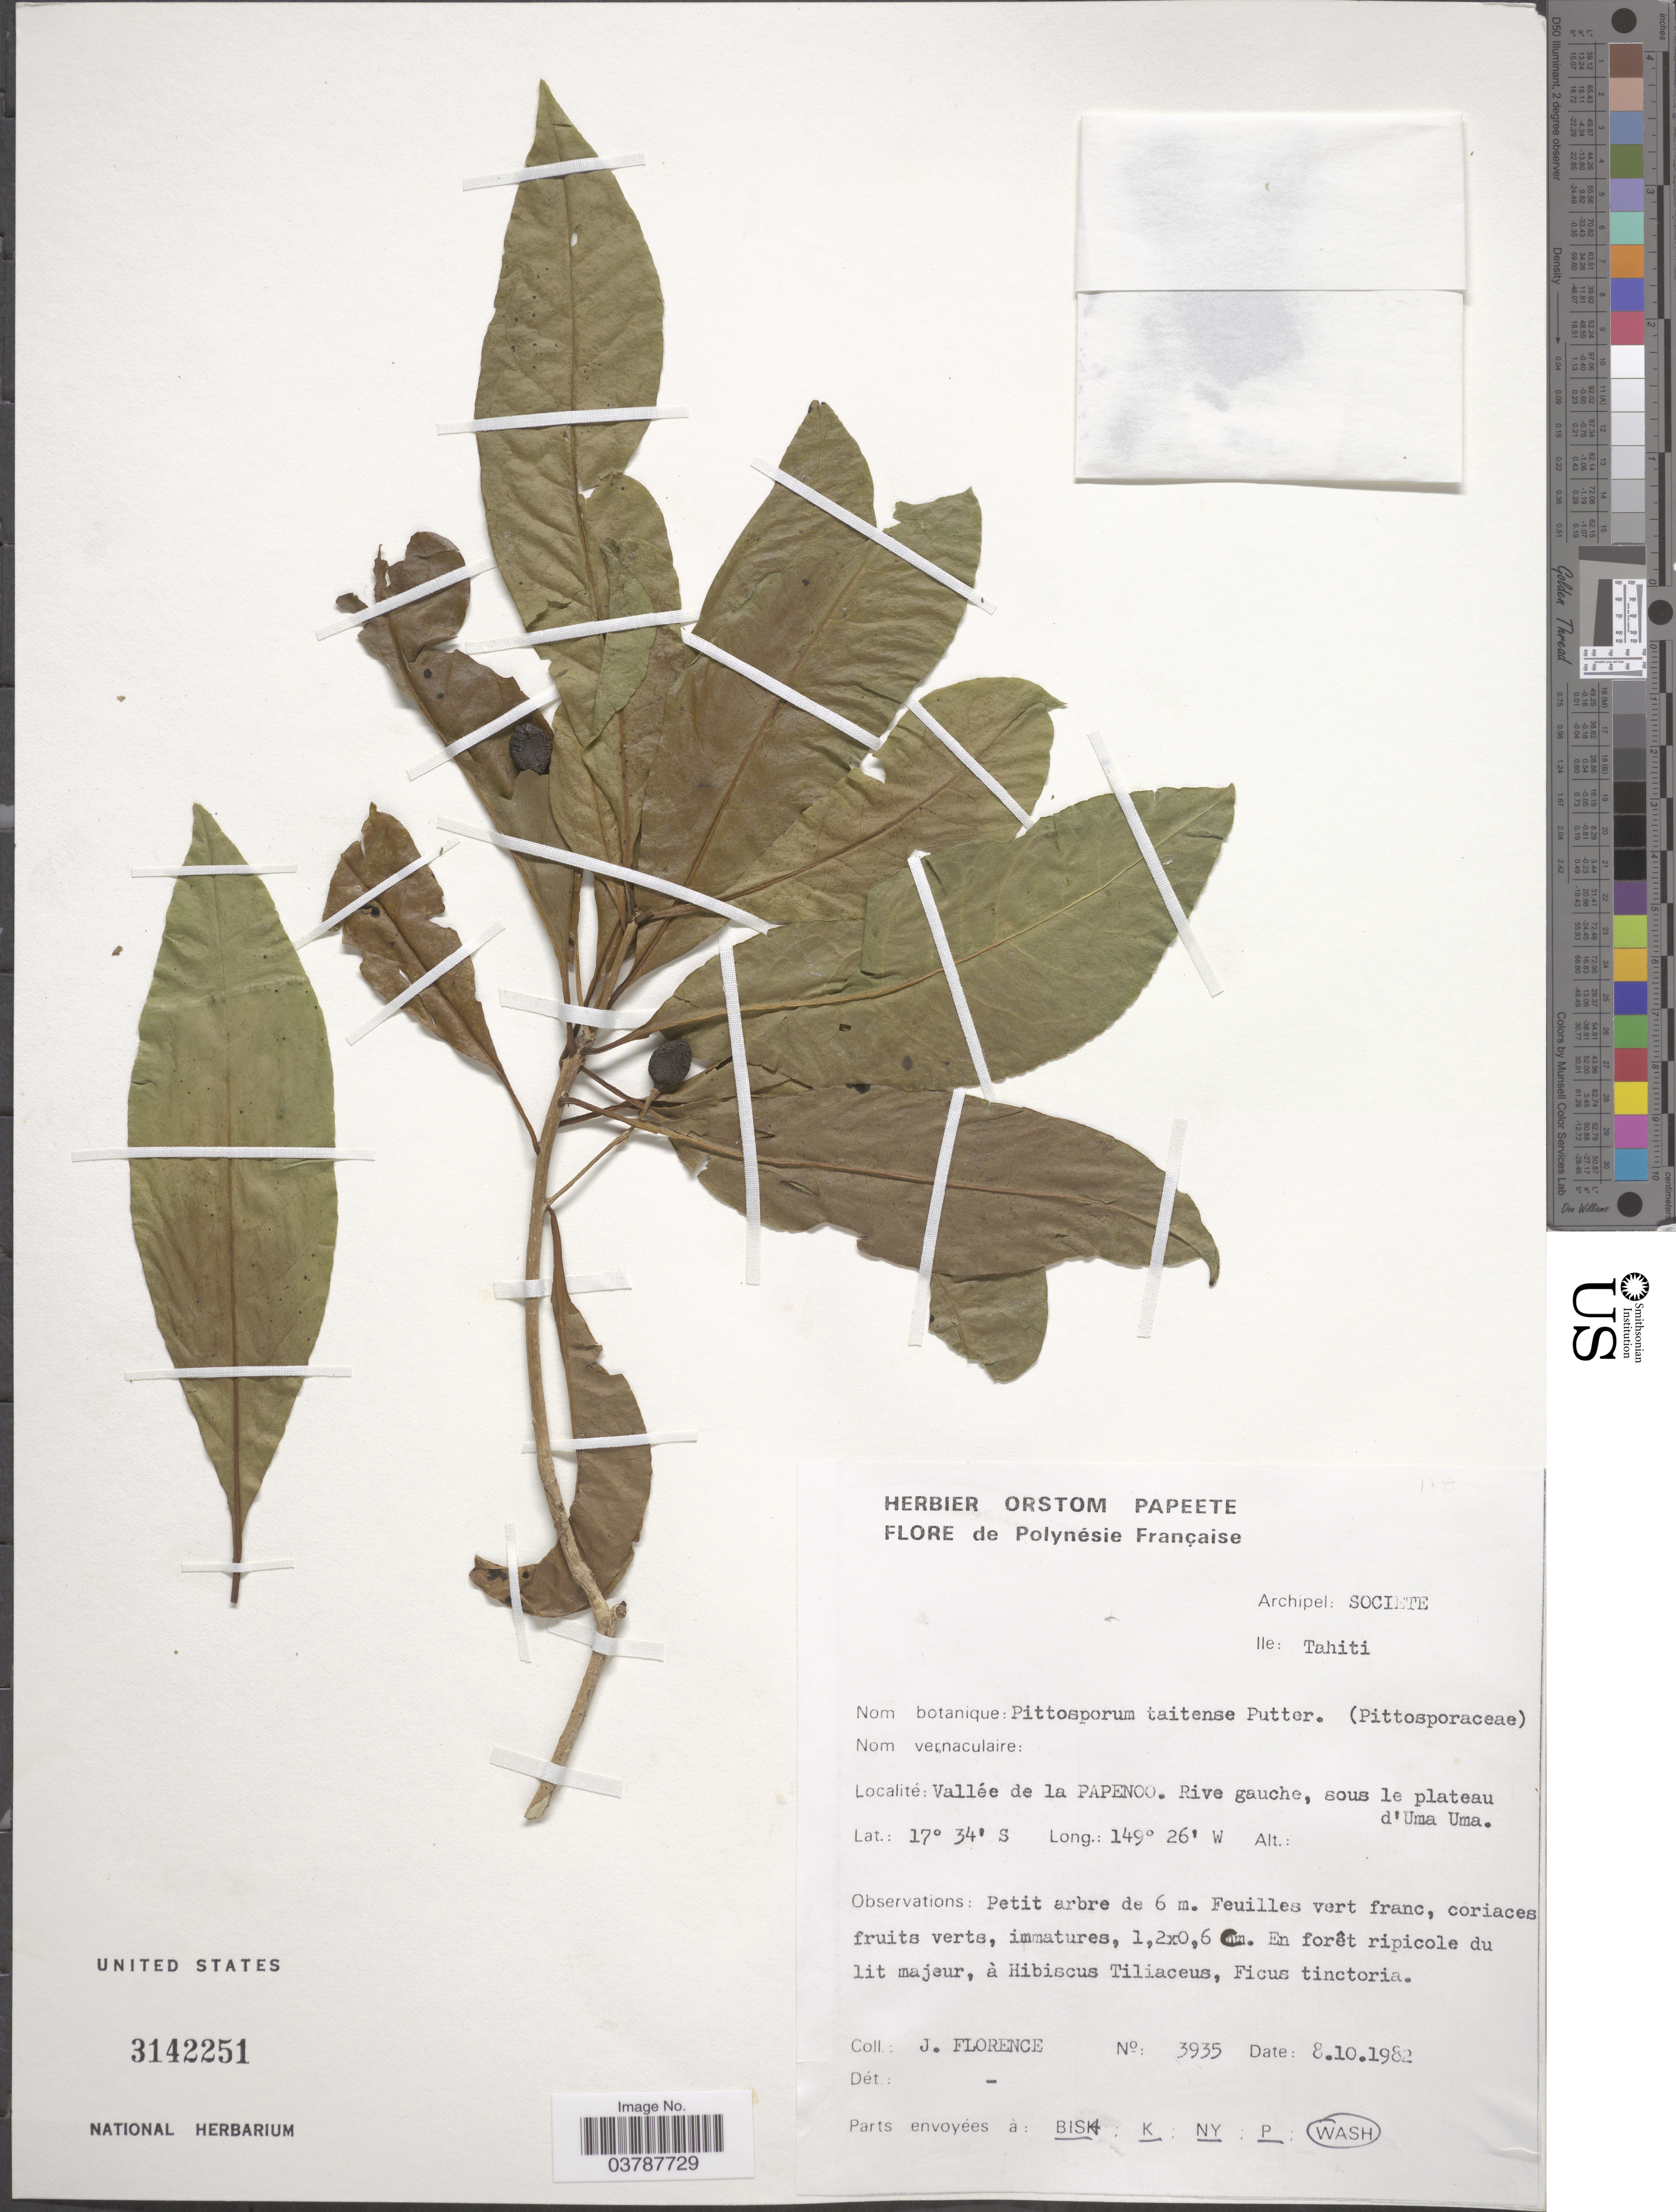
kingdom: Plantae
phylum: Tracheophyta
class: Magnoliopsida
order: Apiales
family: Pittosporaceae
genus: Pittosporum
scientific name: Pittosporum taitense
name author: Putt.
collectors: J. Florence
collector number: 3935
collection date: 1982-10-08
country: French Polynesia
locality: Archipel: Societe. Ile: Tahiti. Vallée de la Papenoo. Rive gauche, sous le plateau d'Uma Uma.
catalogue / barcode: US 3142251